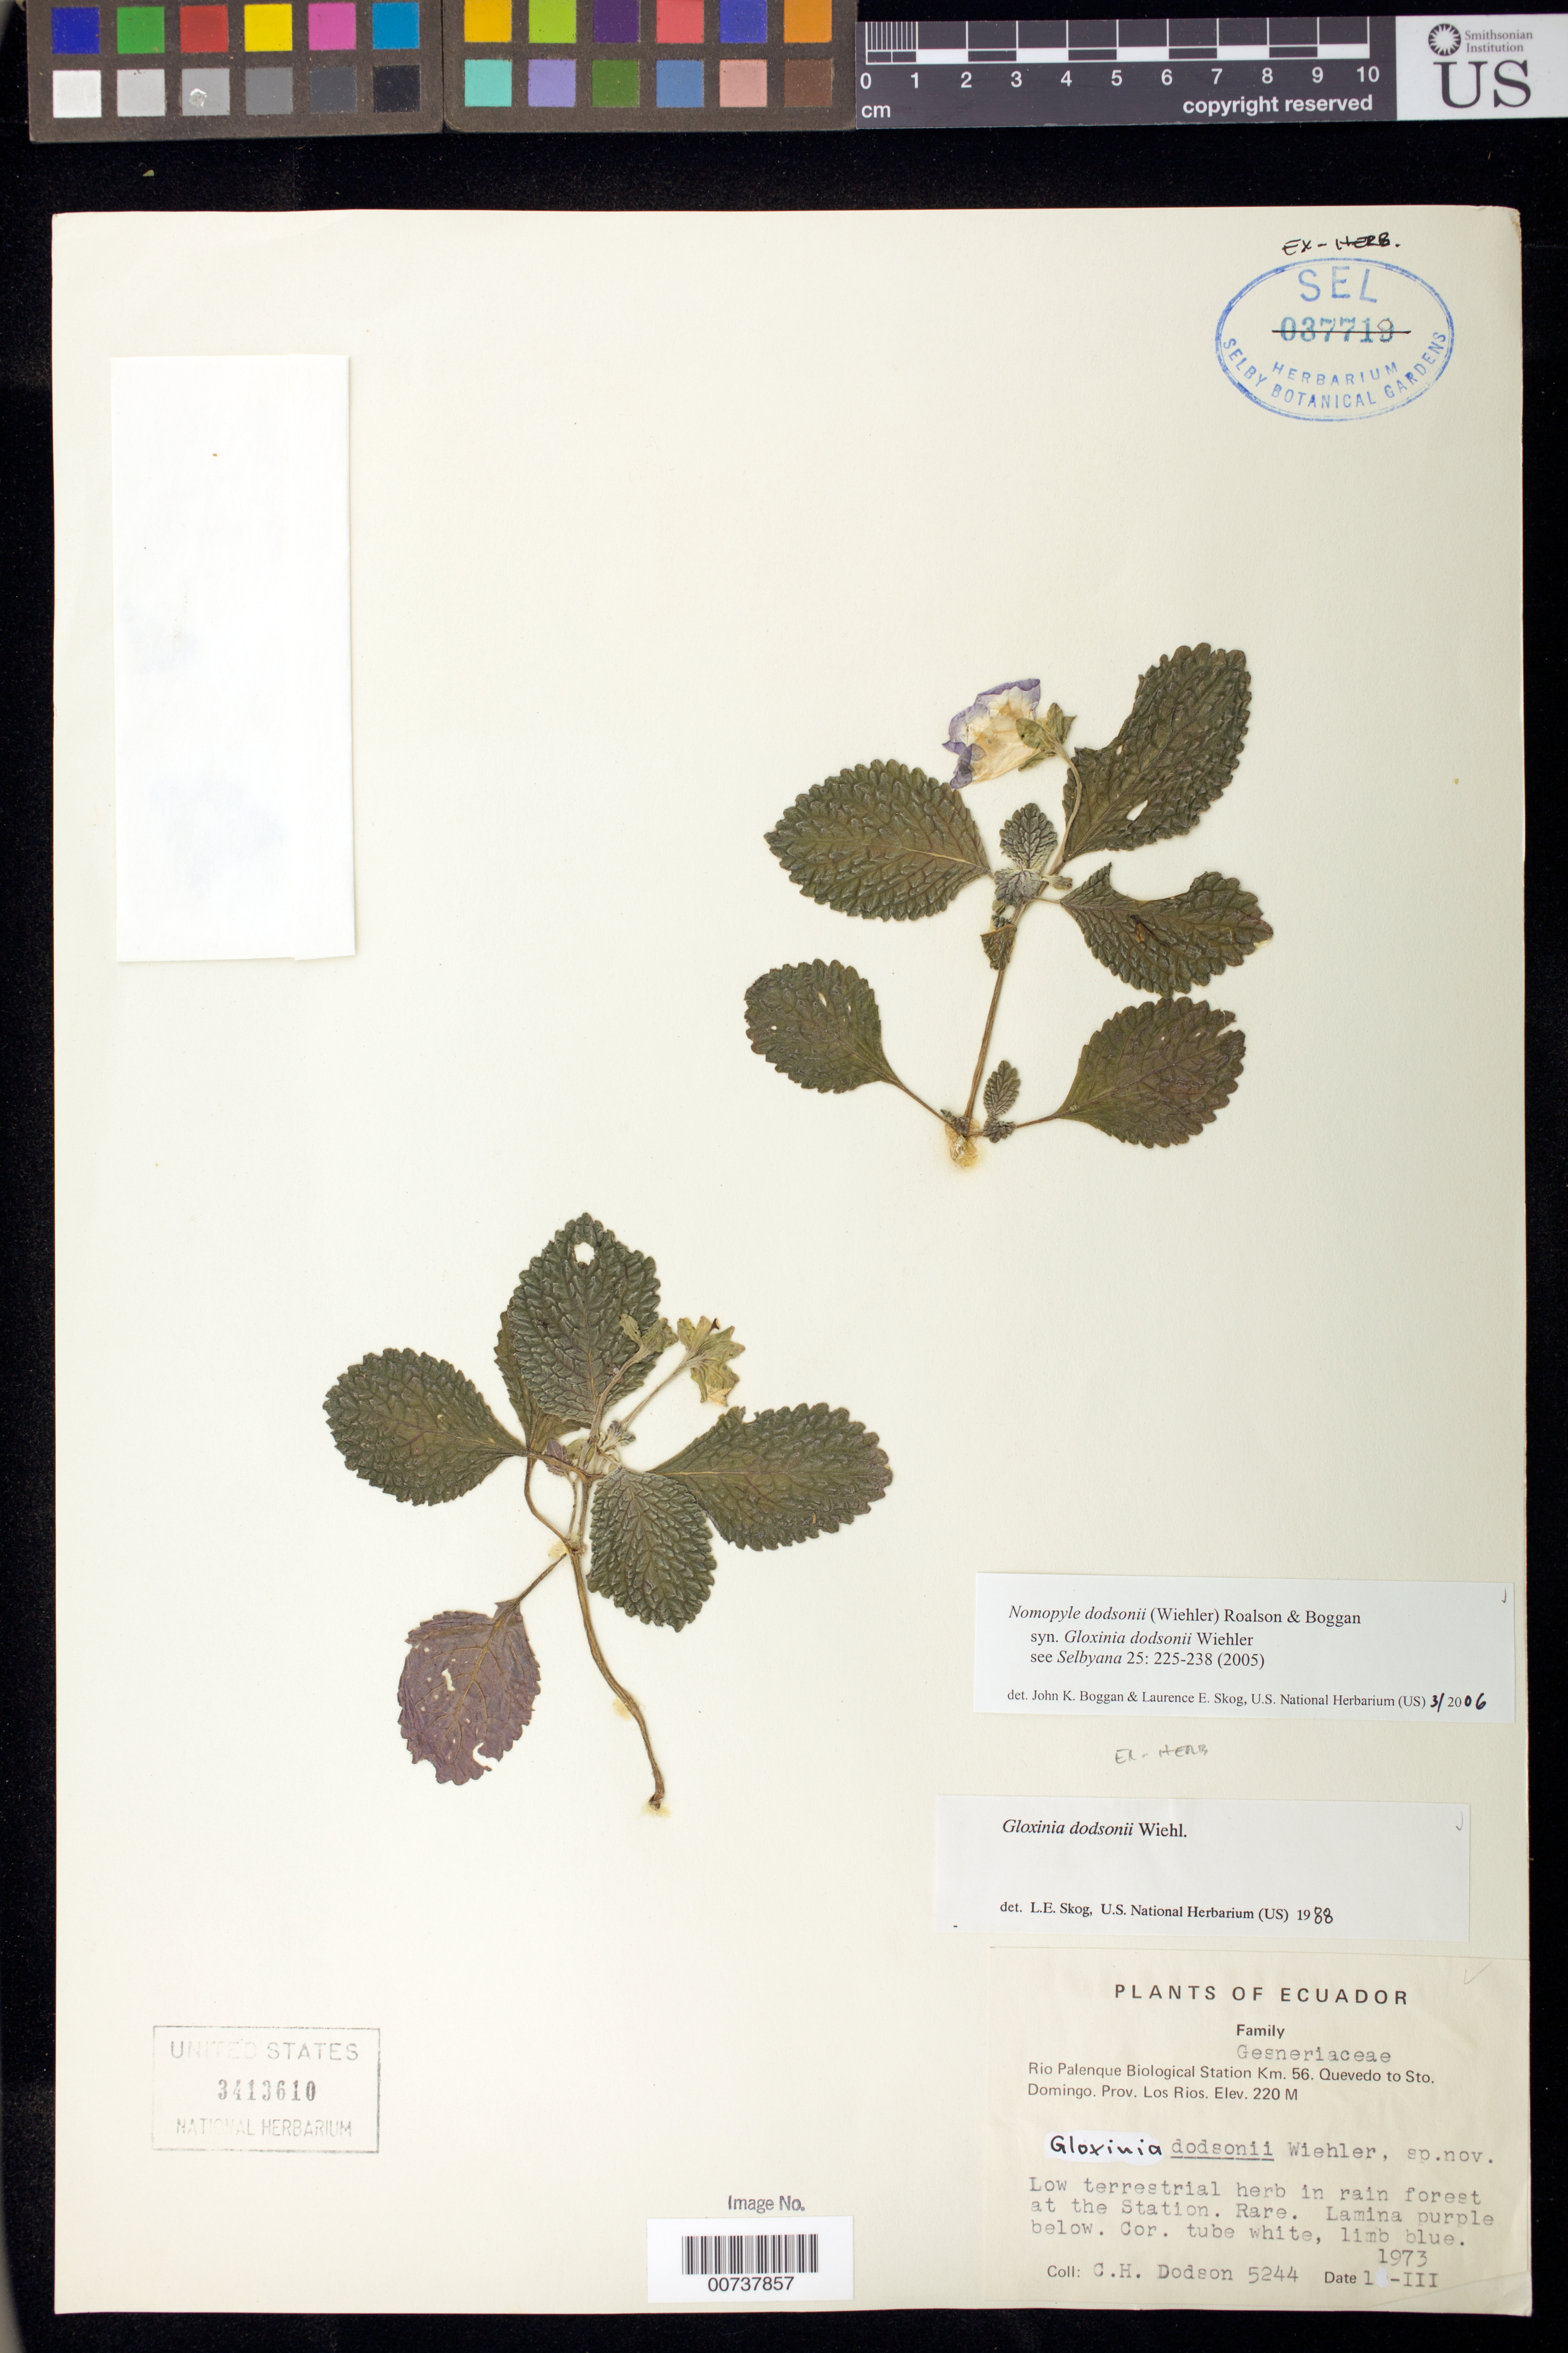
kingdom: Plantae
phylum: Tracheophyta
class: Magnoliopsida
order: Lamiales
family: Gesneriaceae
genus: Nomopyle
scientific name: Nomopyle dodsonii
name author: (Wiehler) Roalson & Boggan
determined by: Boggan, J. K.; Skog, L. E.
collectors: C. H. Dodson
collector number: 5244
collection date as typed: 01 Mar 1973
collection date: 1973-03-01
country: Ecuador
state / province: Los Ríos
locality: Rio Palenque Biol. Station, Km 56, Quevedo to St. Domingo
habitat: in rain forest at the station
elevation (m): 220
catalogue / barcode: US 3413610